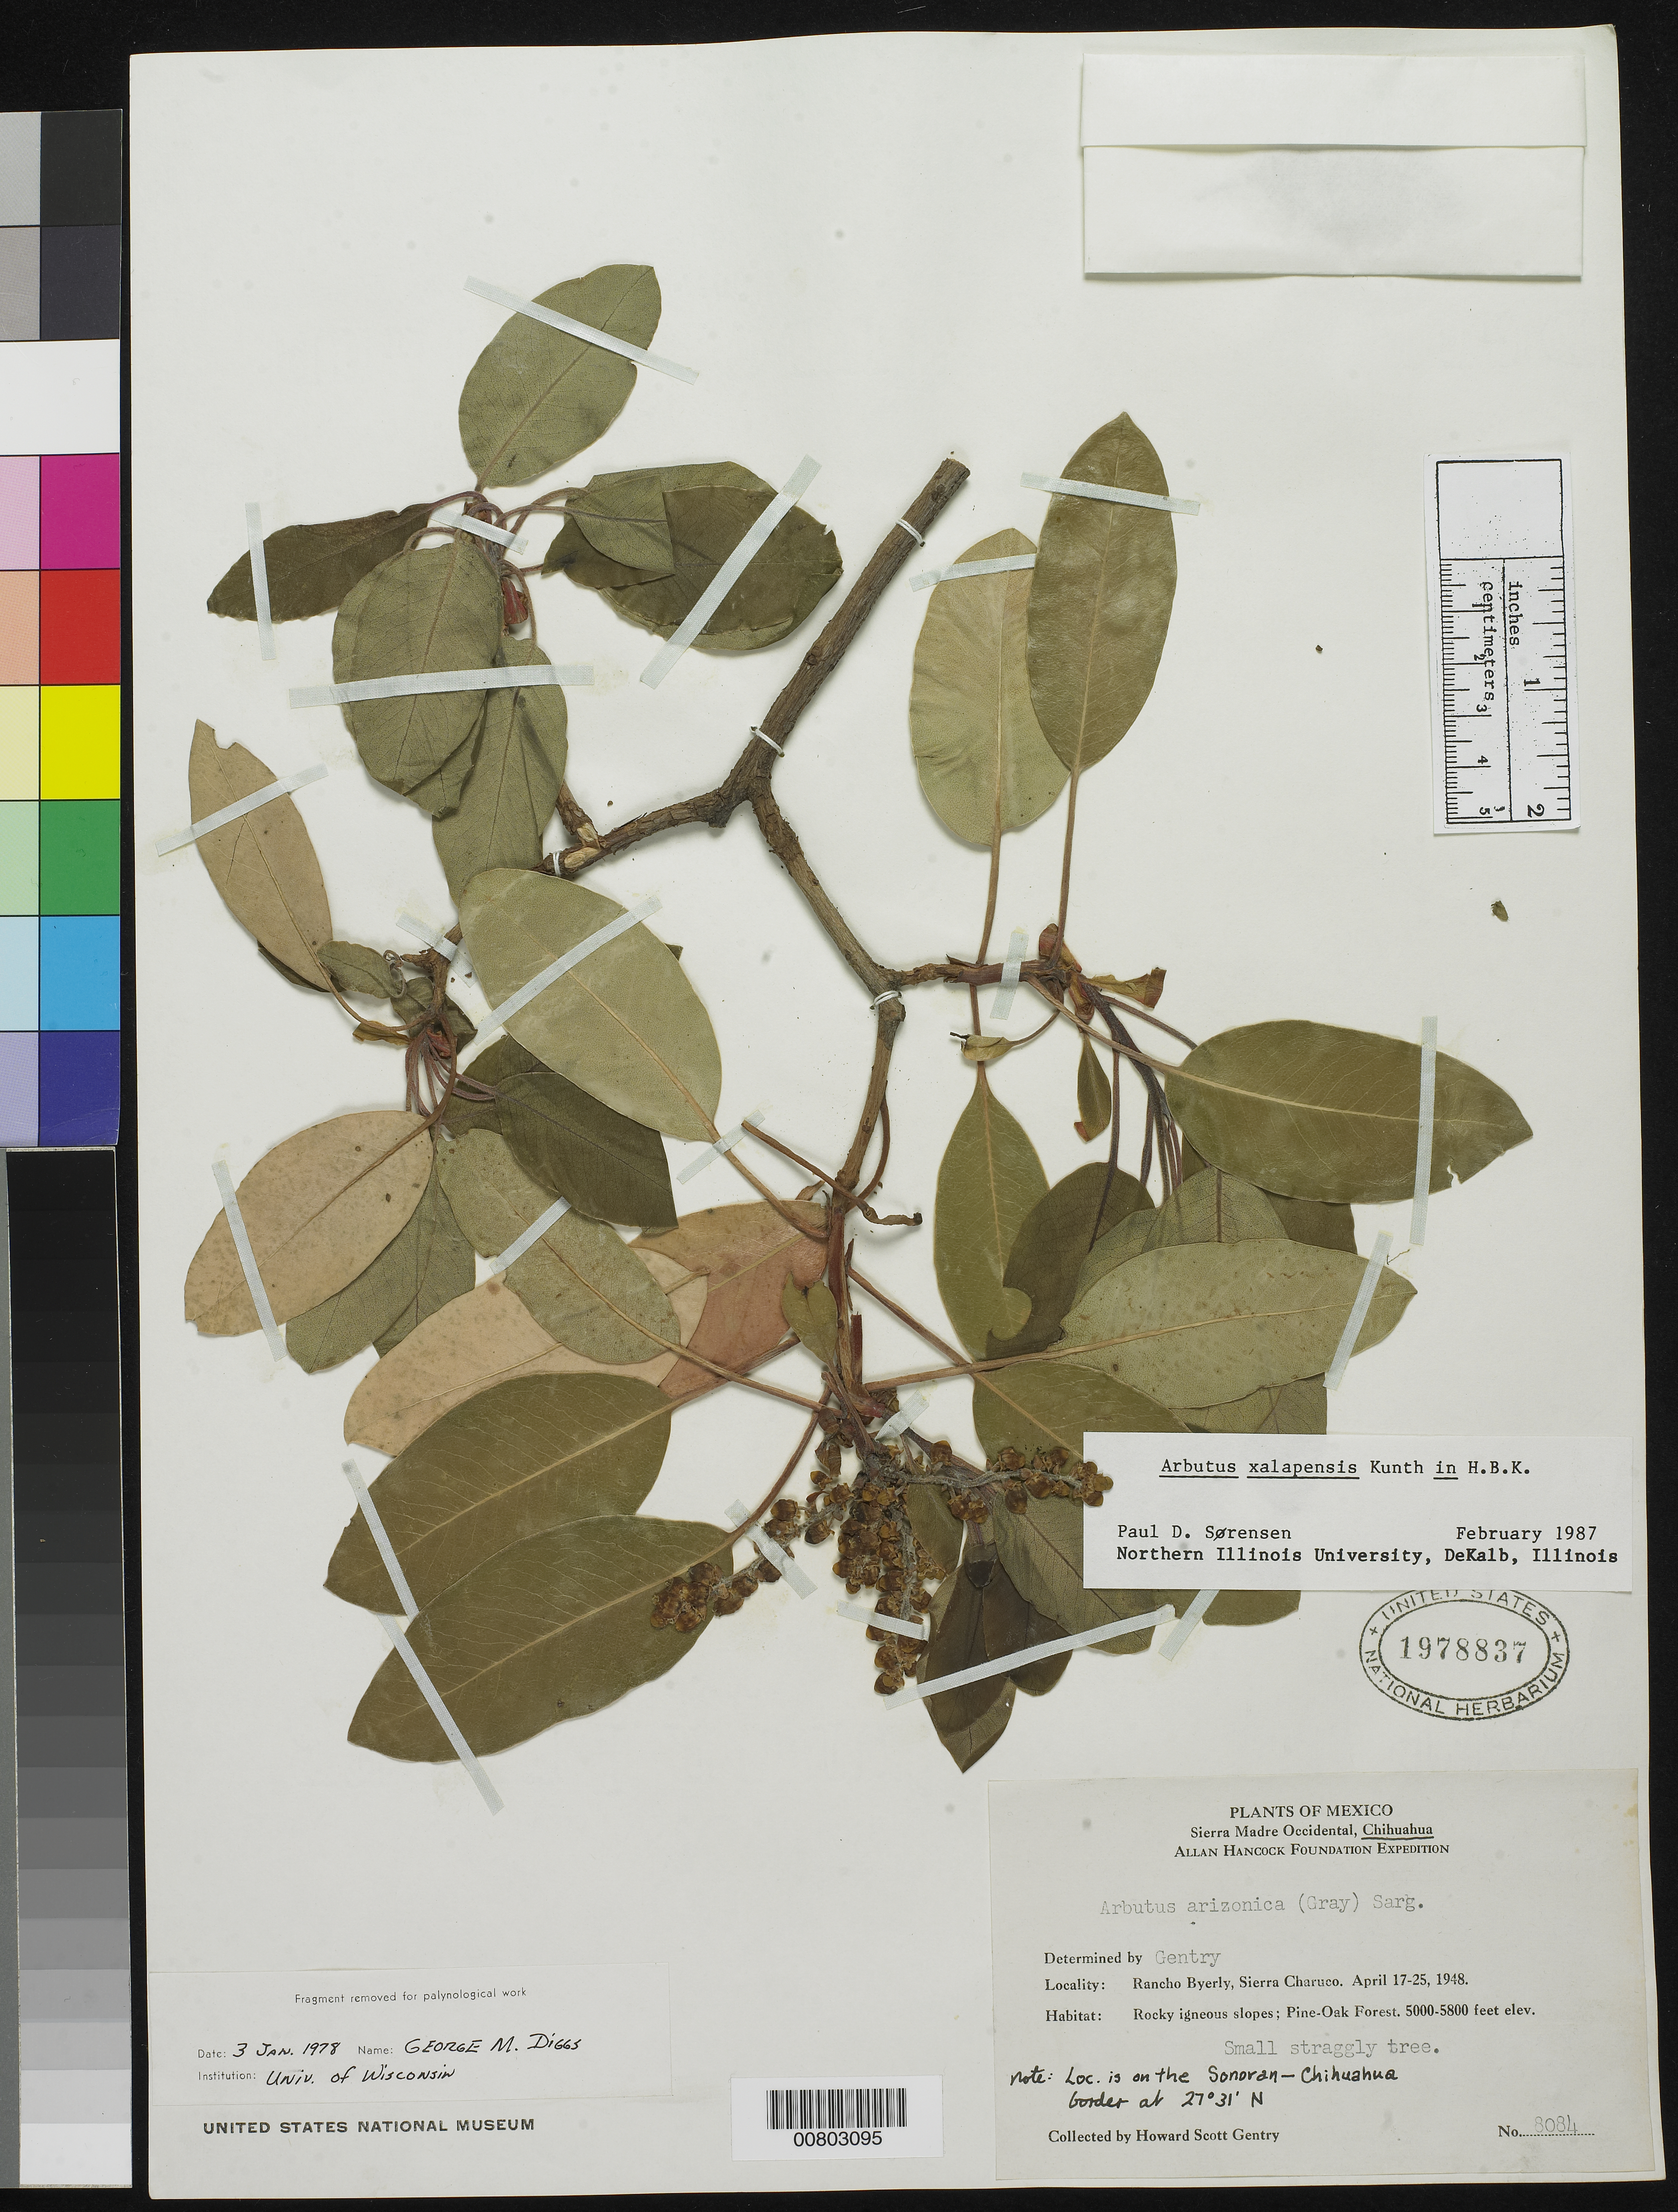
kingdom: Plantae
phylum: Tracheophyta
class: Magnoliopsida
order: Ericales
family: Ericaceae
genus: Arbutus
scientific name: Arbutus xalapensis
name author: Kunth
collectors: H. S. Gentry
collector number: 8084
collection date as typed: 17 Apr 1948 to 25 Apr 1948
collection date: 1948-04-17/1948-04-25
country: Mexico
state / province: Chihuahua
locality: Rancho Byerly, Sierra Charuco, in the Sonoran-Chihuahua border.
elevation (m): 1524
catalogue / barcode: US 1978837